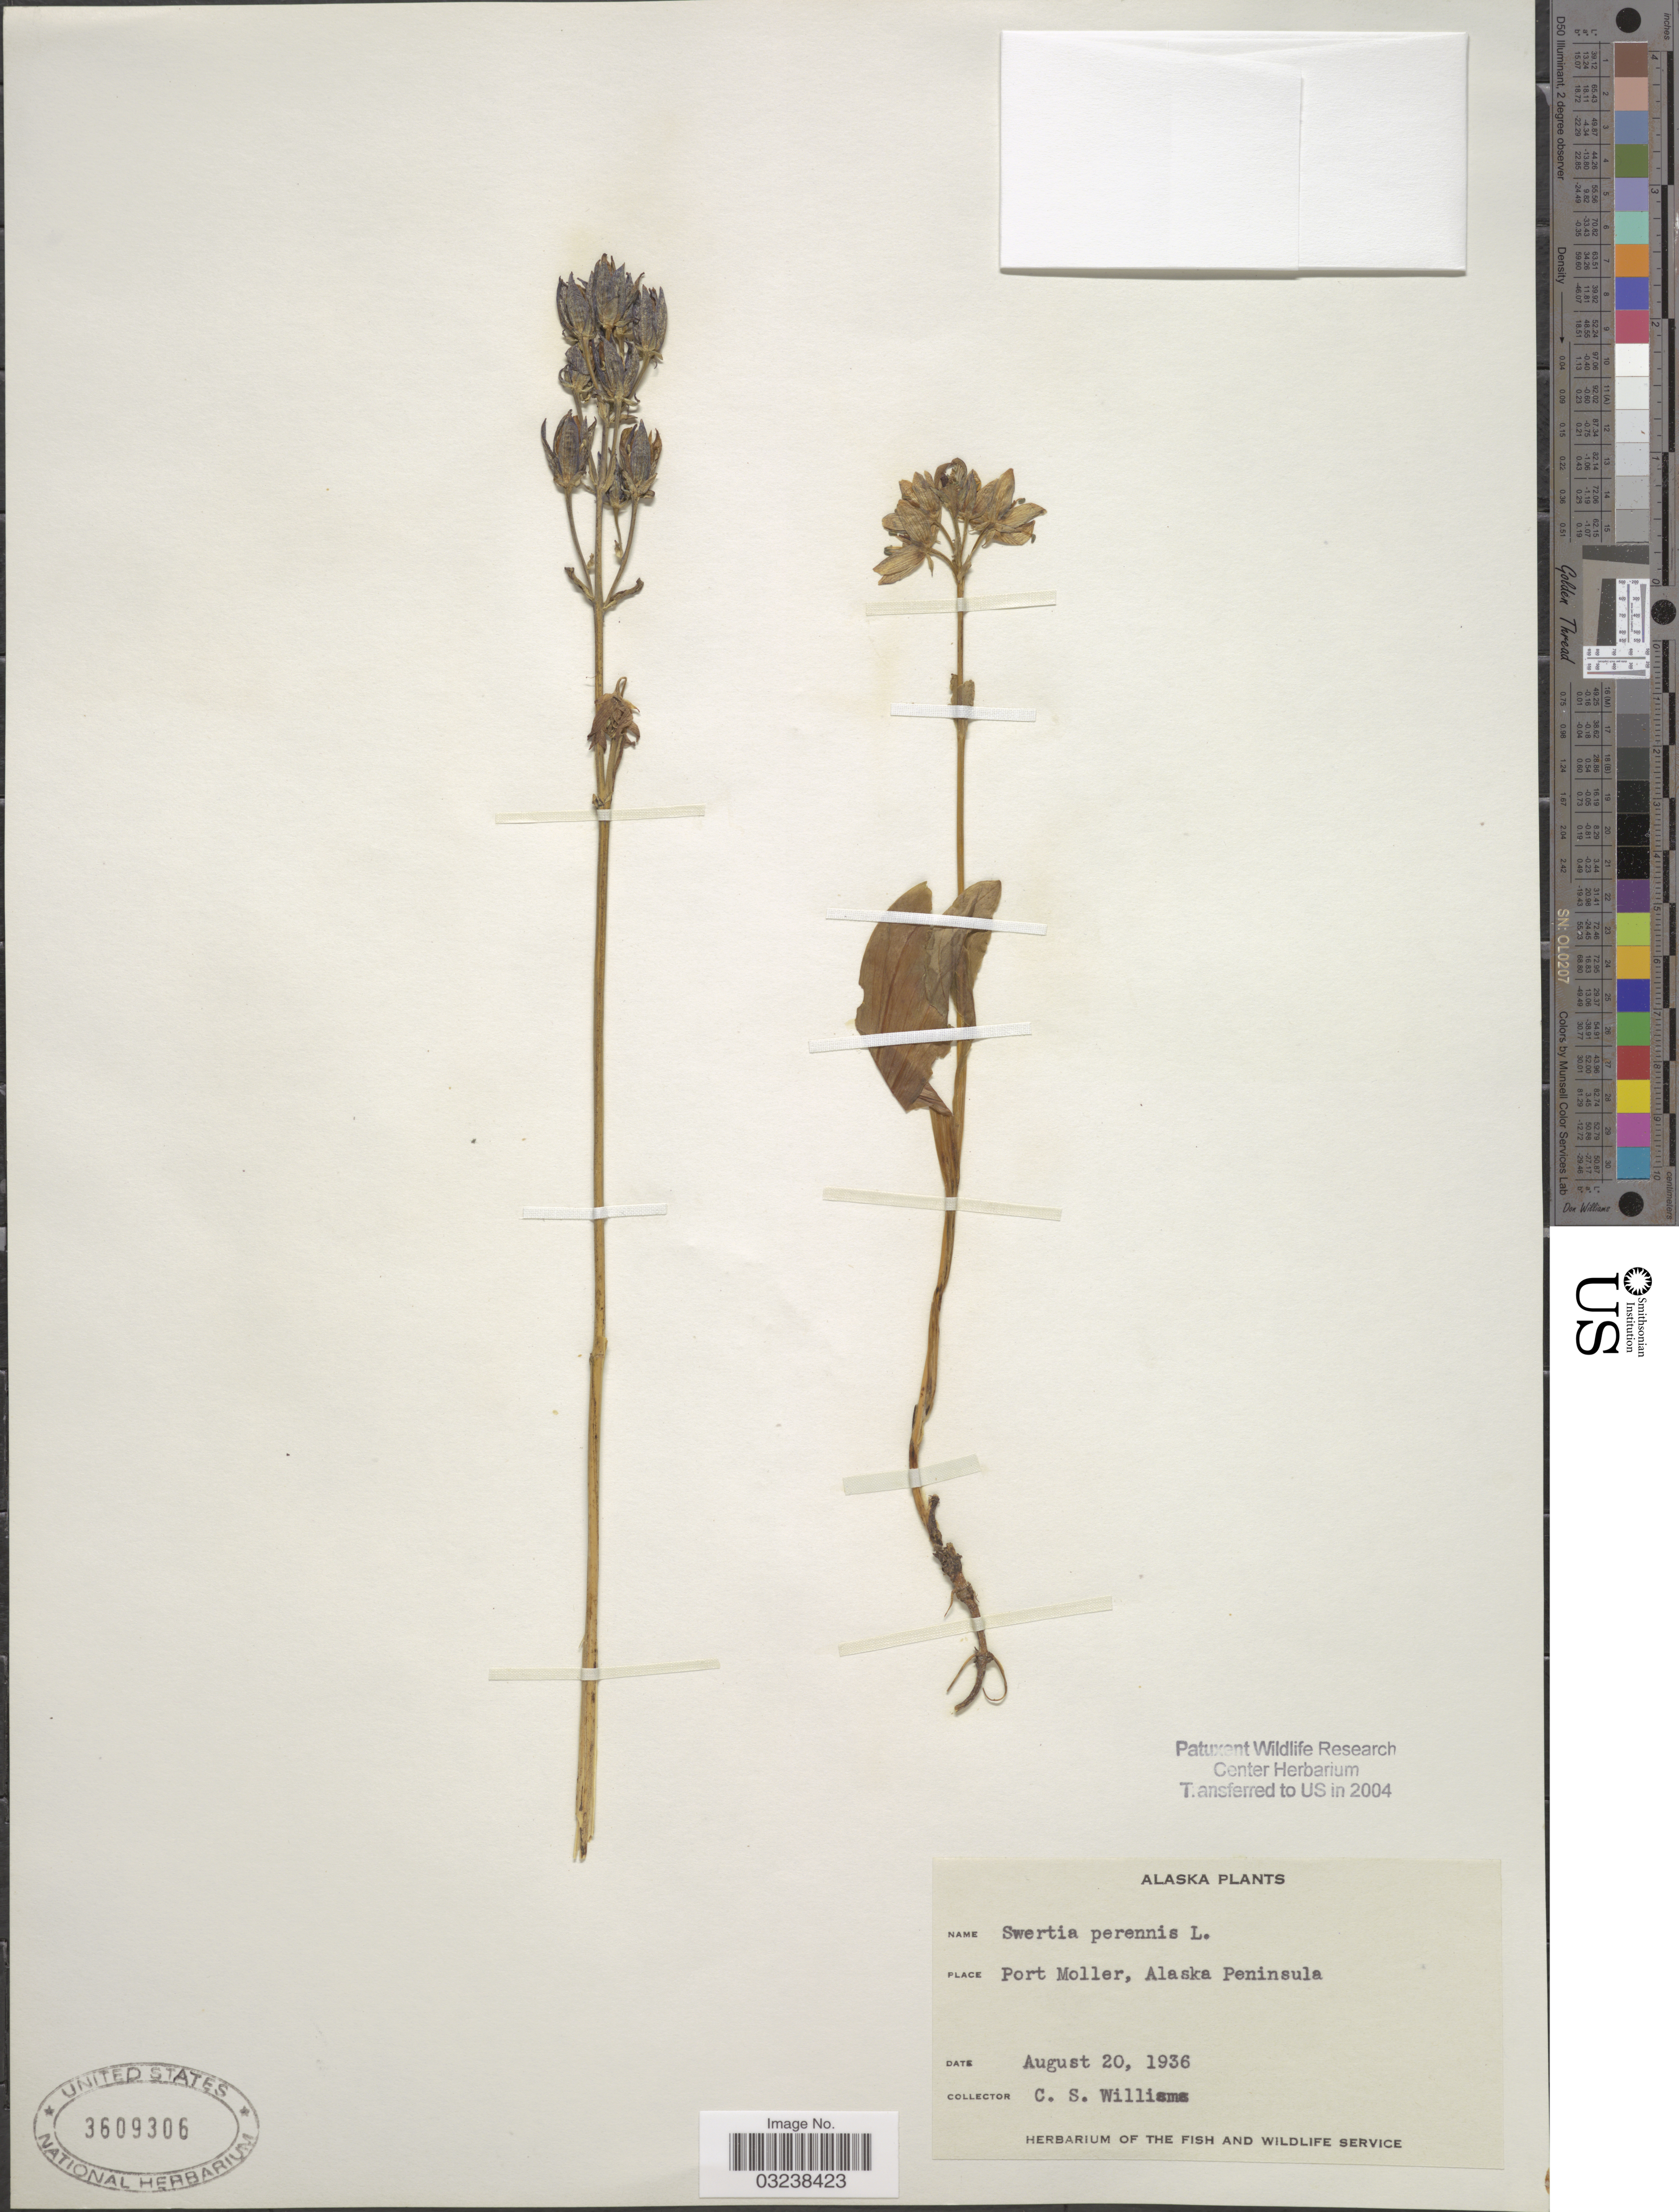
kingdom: Plantae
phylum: Tracheophyta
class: Magnoliopsida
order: Gentianales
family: Gentianaceae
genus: Swertia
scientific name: Swertia perennis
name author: L.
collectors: C. Williams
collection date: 1936-08-20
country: United States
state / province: Alaska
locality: Port Moller, Alaska Peninsula.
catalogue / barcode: US 3609306